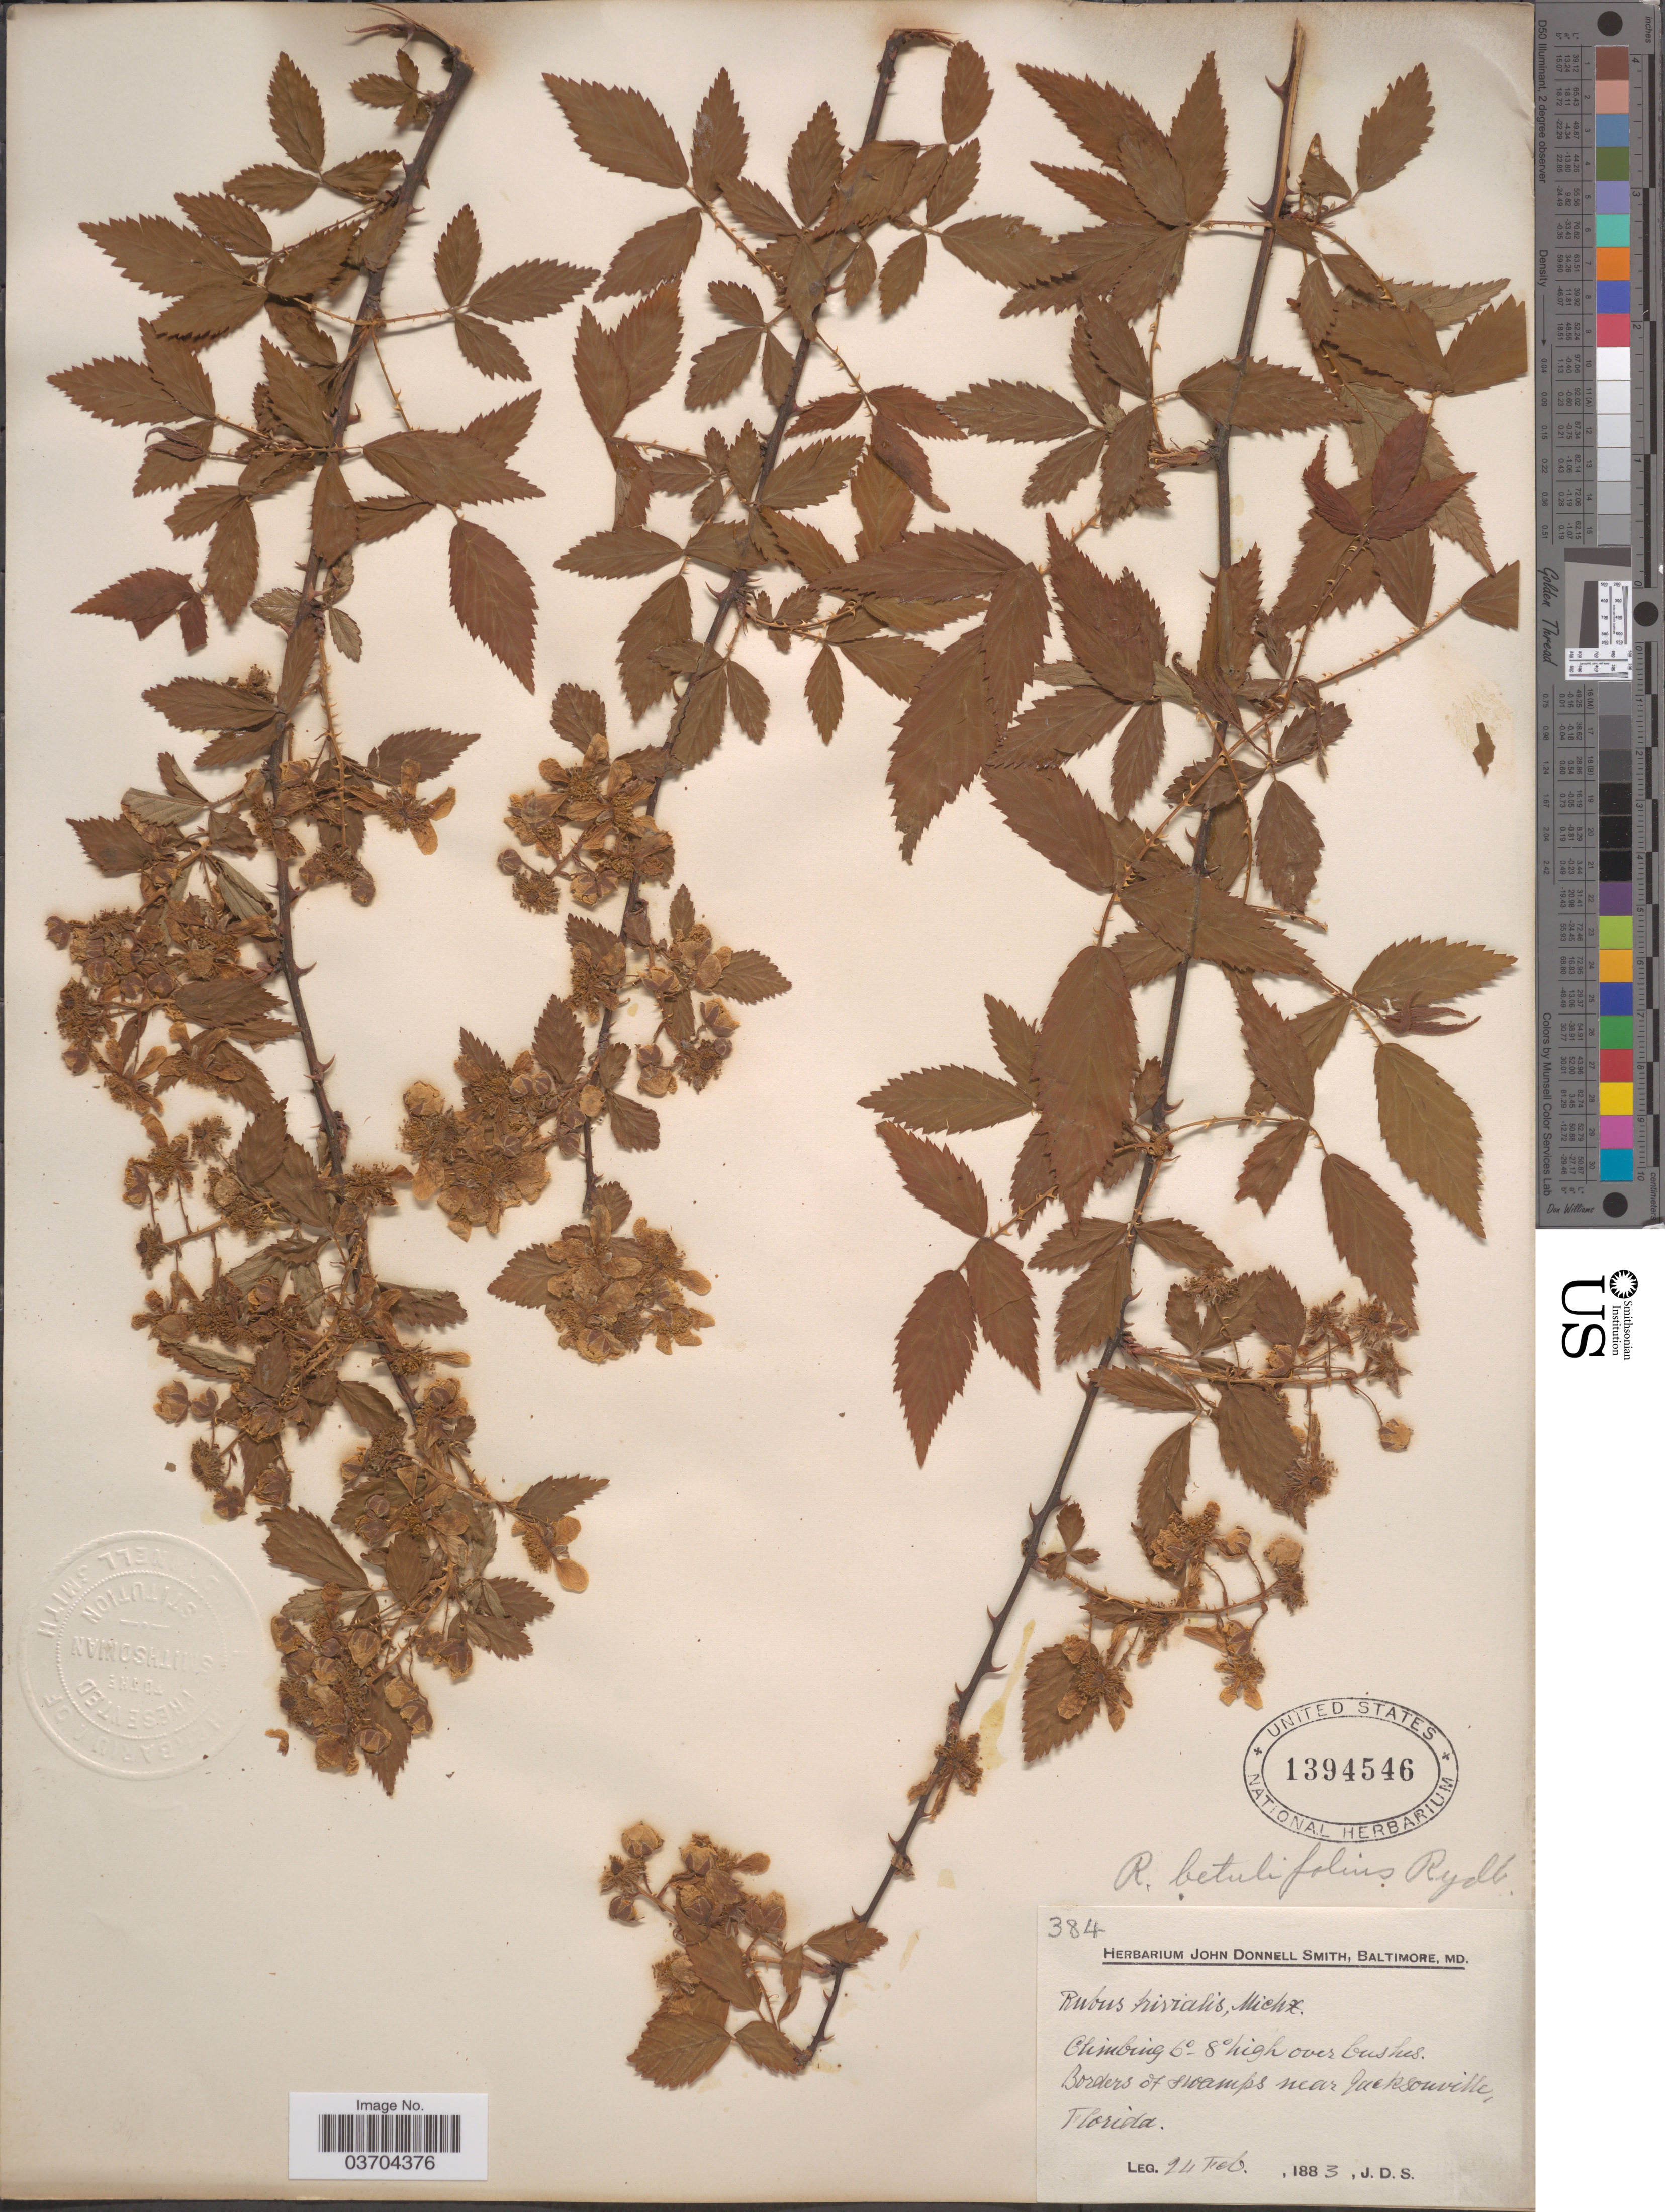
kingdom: Plantae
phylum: Tracheophyta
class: Magnoliopsida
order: Rosales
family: Rosaceae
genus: Rubus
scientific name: Rubus betulifolius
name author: Small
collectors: J. Donnell Smith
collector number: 384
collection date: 1883-02-24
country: United States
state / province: Florida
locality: Borders of swamps near Jacksonville.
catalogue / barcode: US 1394546